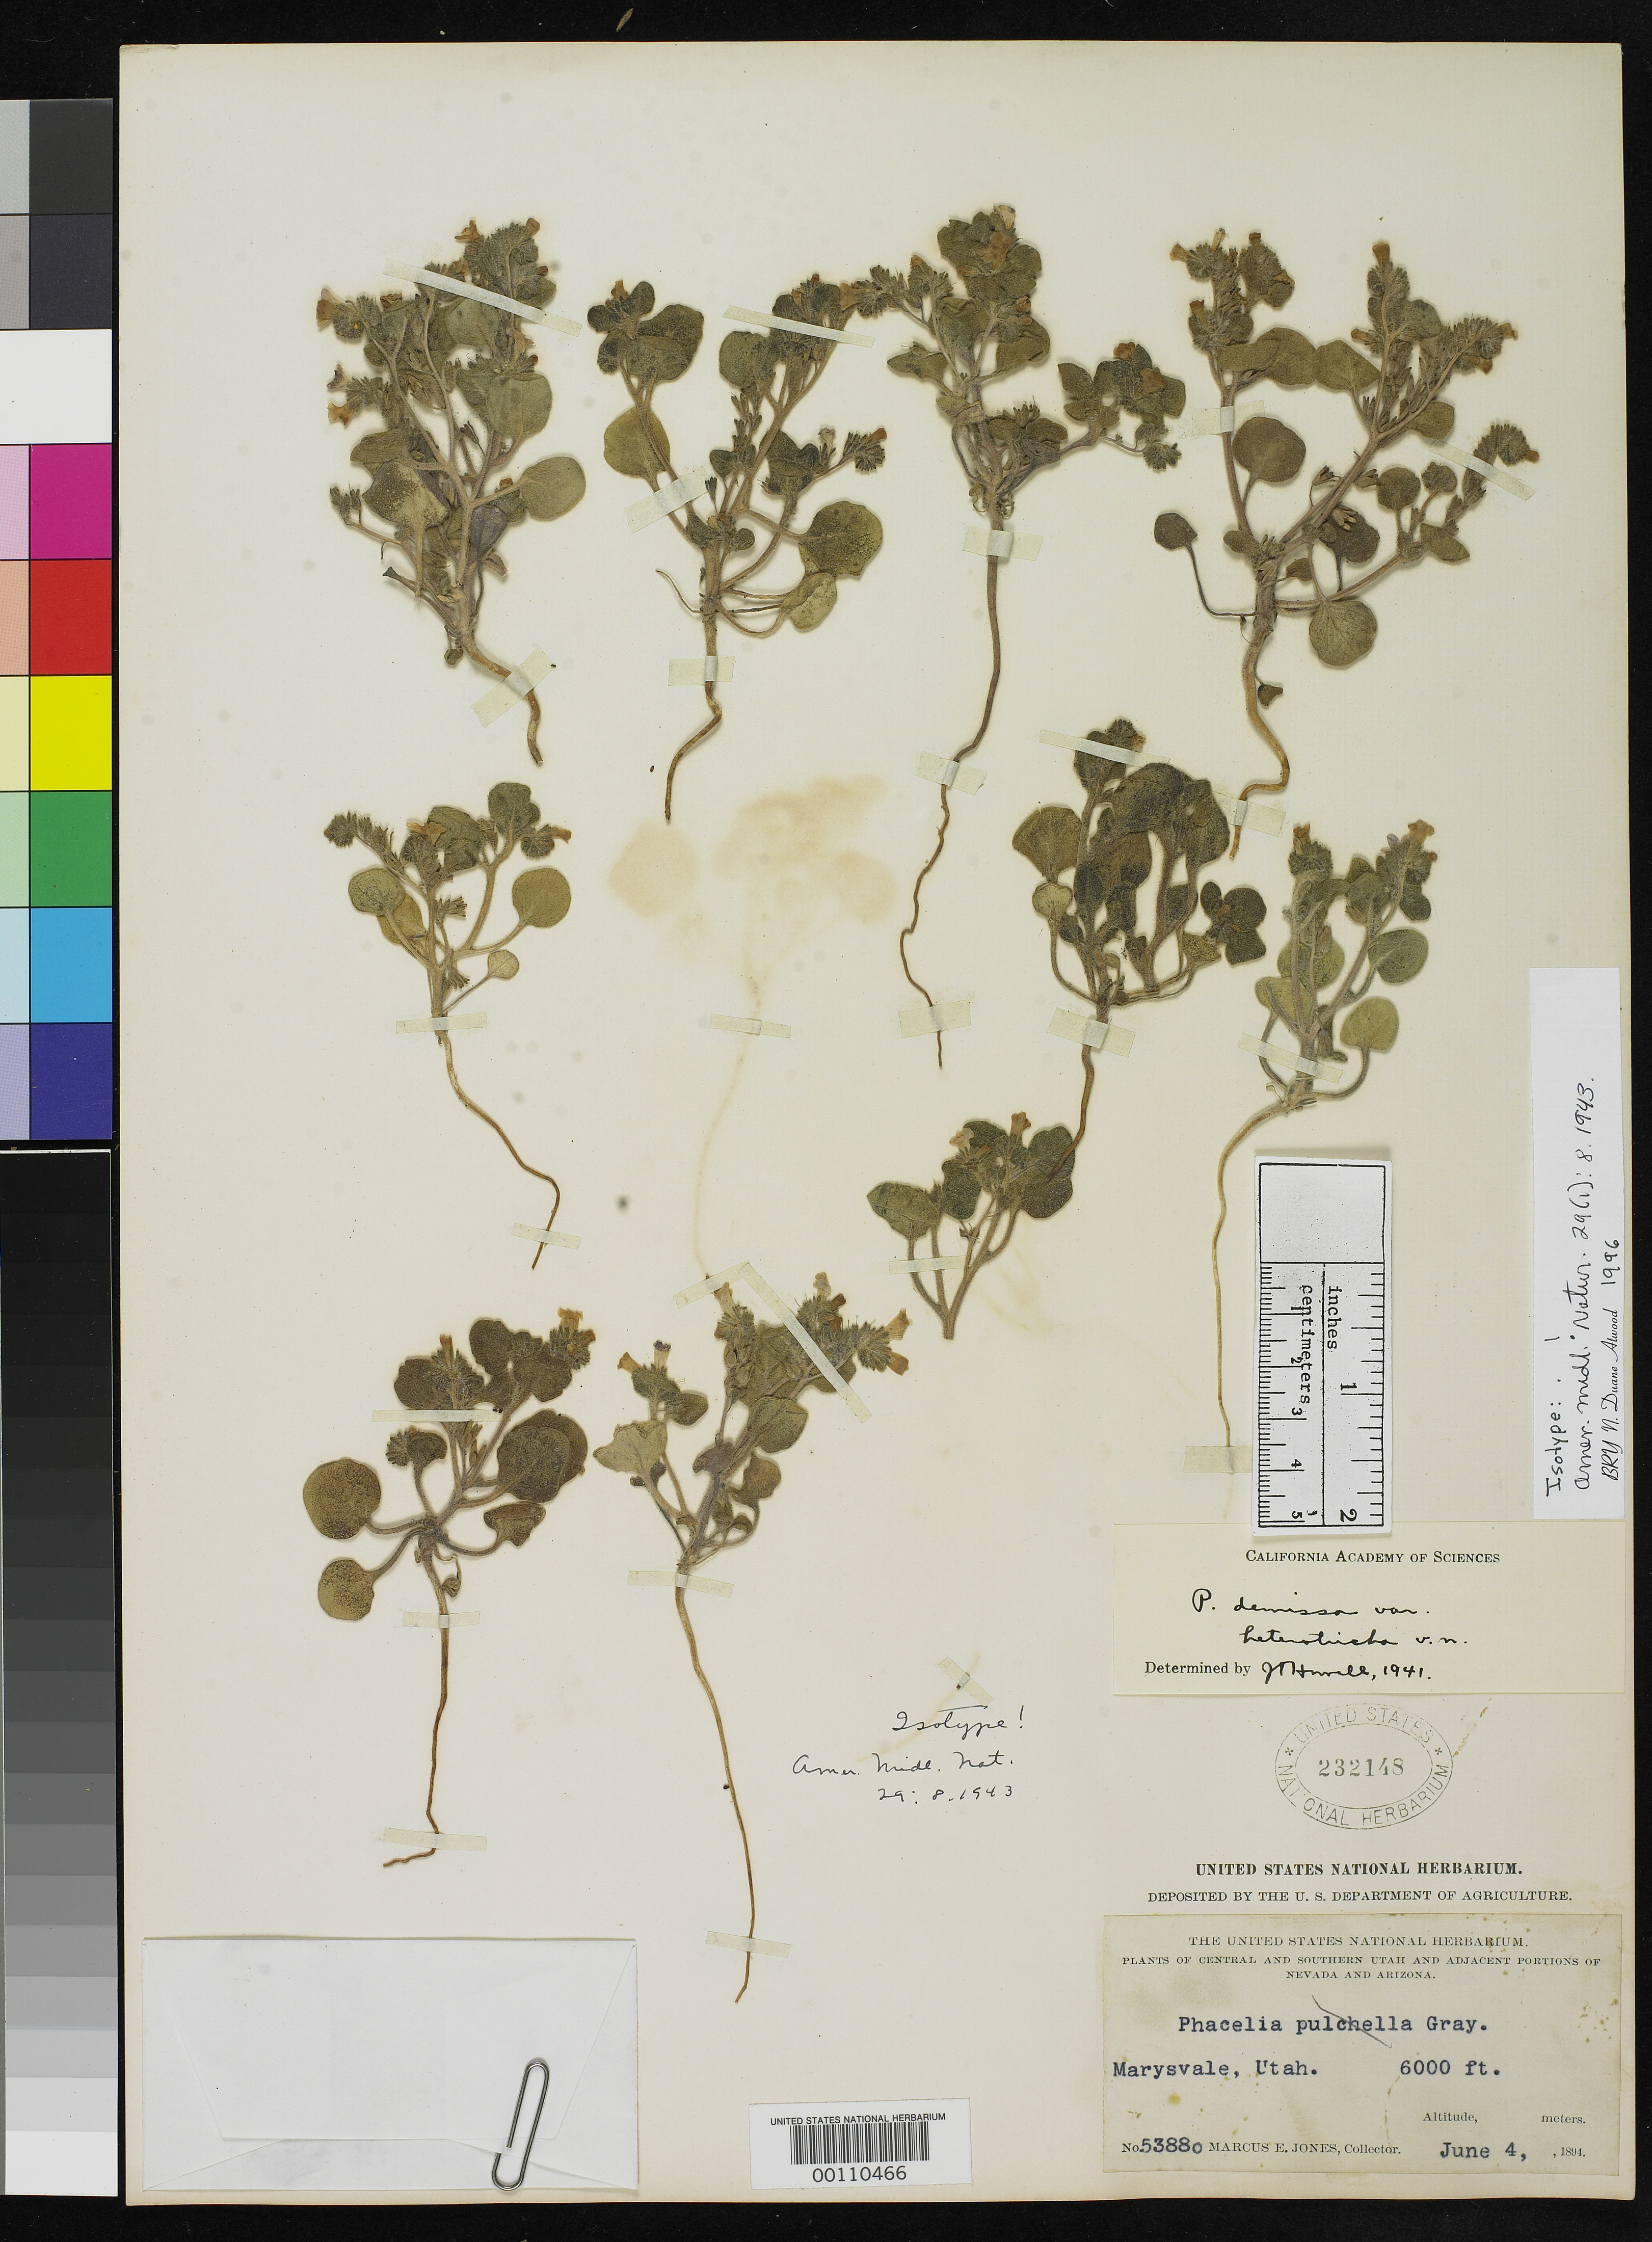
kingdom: Plantae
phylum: Tracheophyta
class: Magnoliopsida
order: Boraginales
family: Hydrophyllaceae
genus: Phacelia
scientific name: Phacelia demissa var. heterotricha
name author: J.T. Howell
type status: Isotype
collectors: M. E. Jones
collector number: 5388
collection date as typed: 04 Jun 1894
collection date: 1894-06-04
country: United States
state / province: Utah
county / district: Piute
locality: Marysvale.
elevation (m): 1829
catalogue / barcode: US 232148